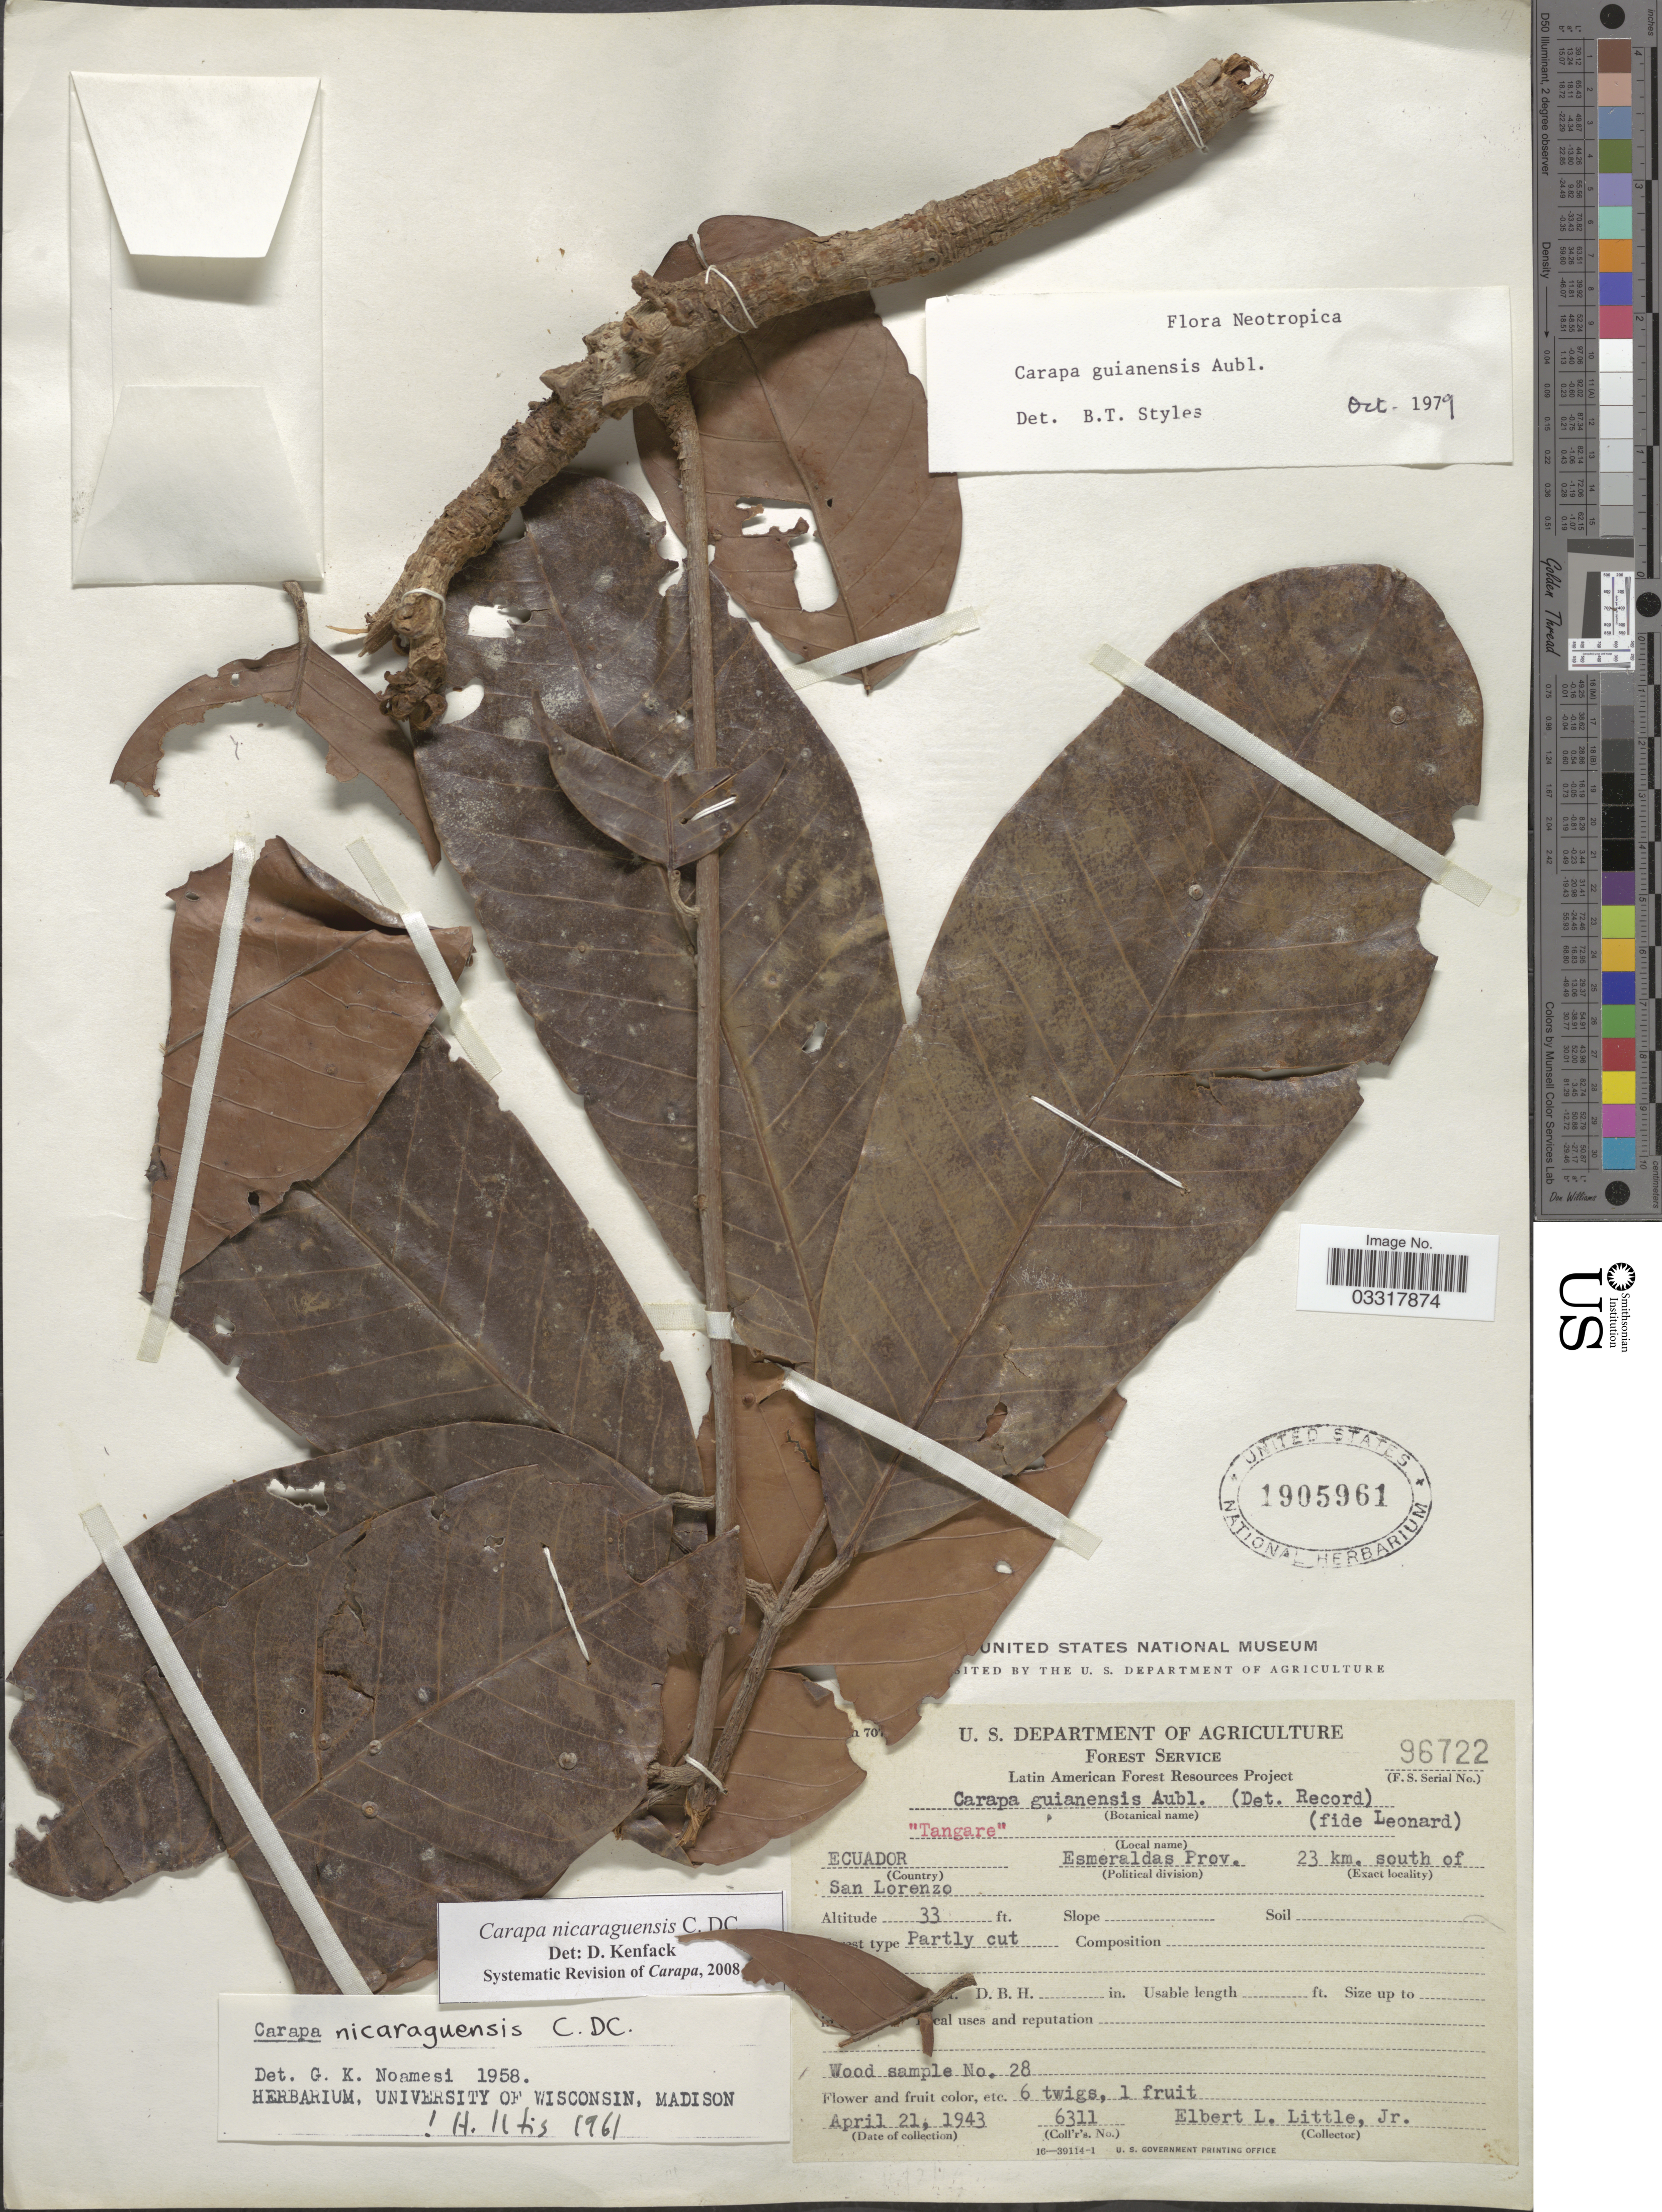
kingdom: Plantae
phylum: Tracheophyta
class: Magnoliopsida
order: Sapindales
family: Meliaceae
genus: Carapa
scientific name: Carapa nicaraguensis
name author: C. DC.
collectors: E. L. Little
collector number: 6311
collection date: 1943-04-21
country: Ecuador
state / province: Esmeraldas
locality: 23 km. south of San Lorenzo.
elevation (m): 10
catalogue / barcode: US 1905961